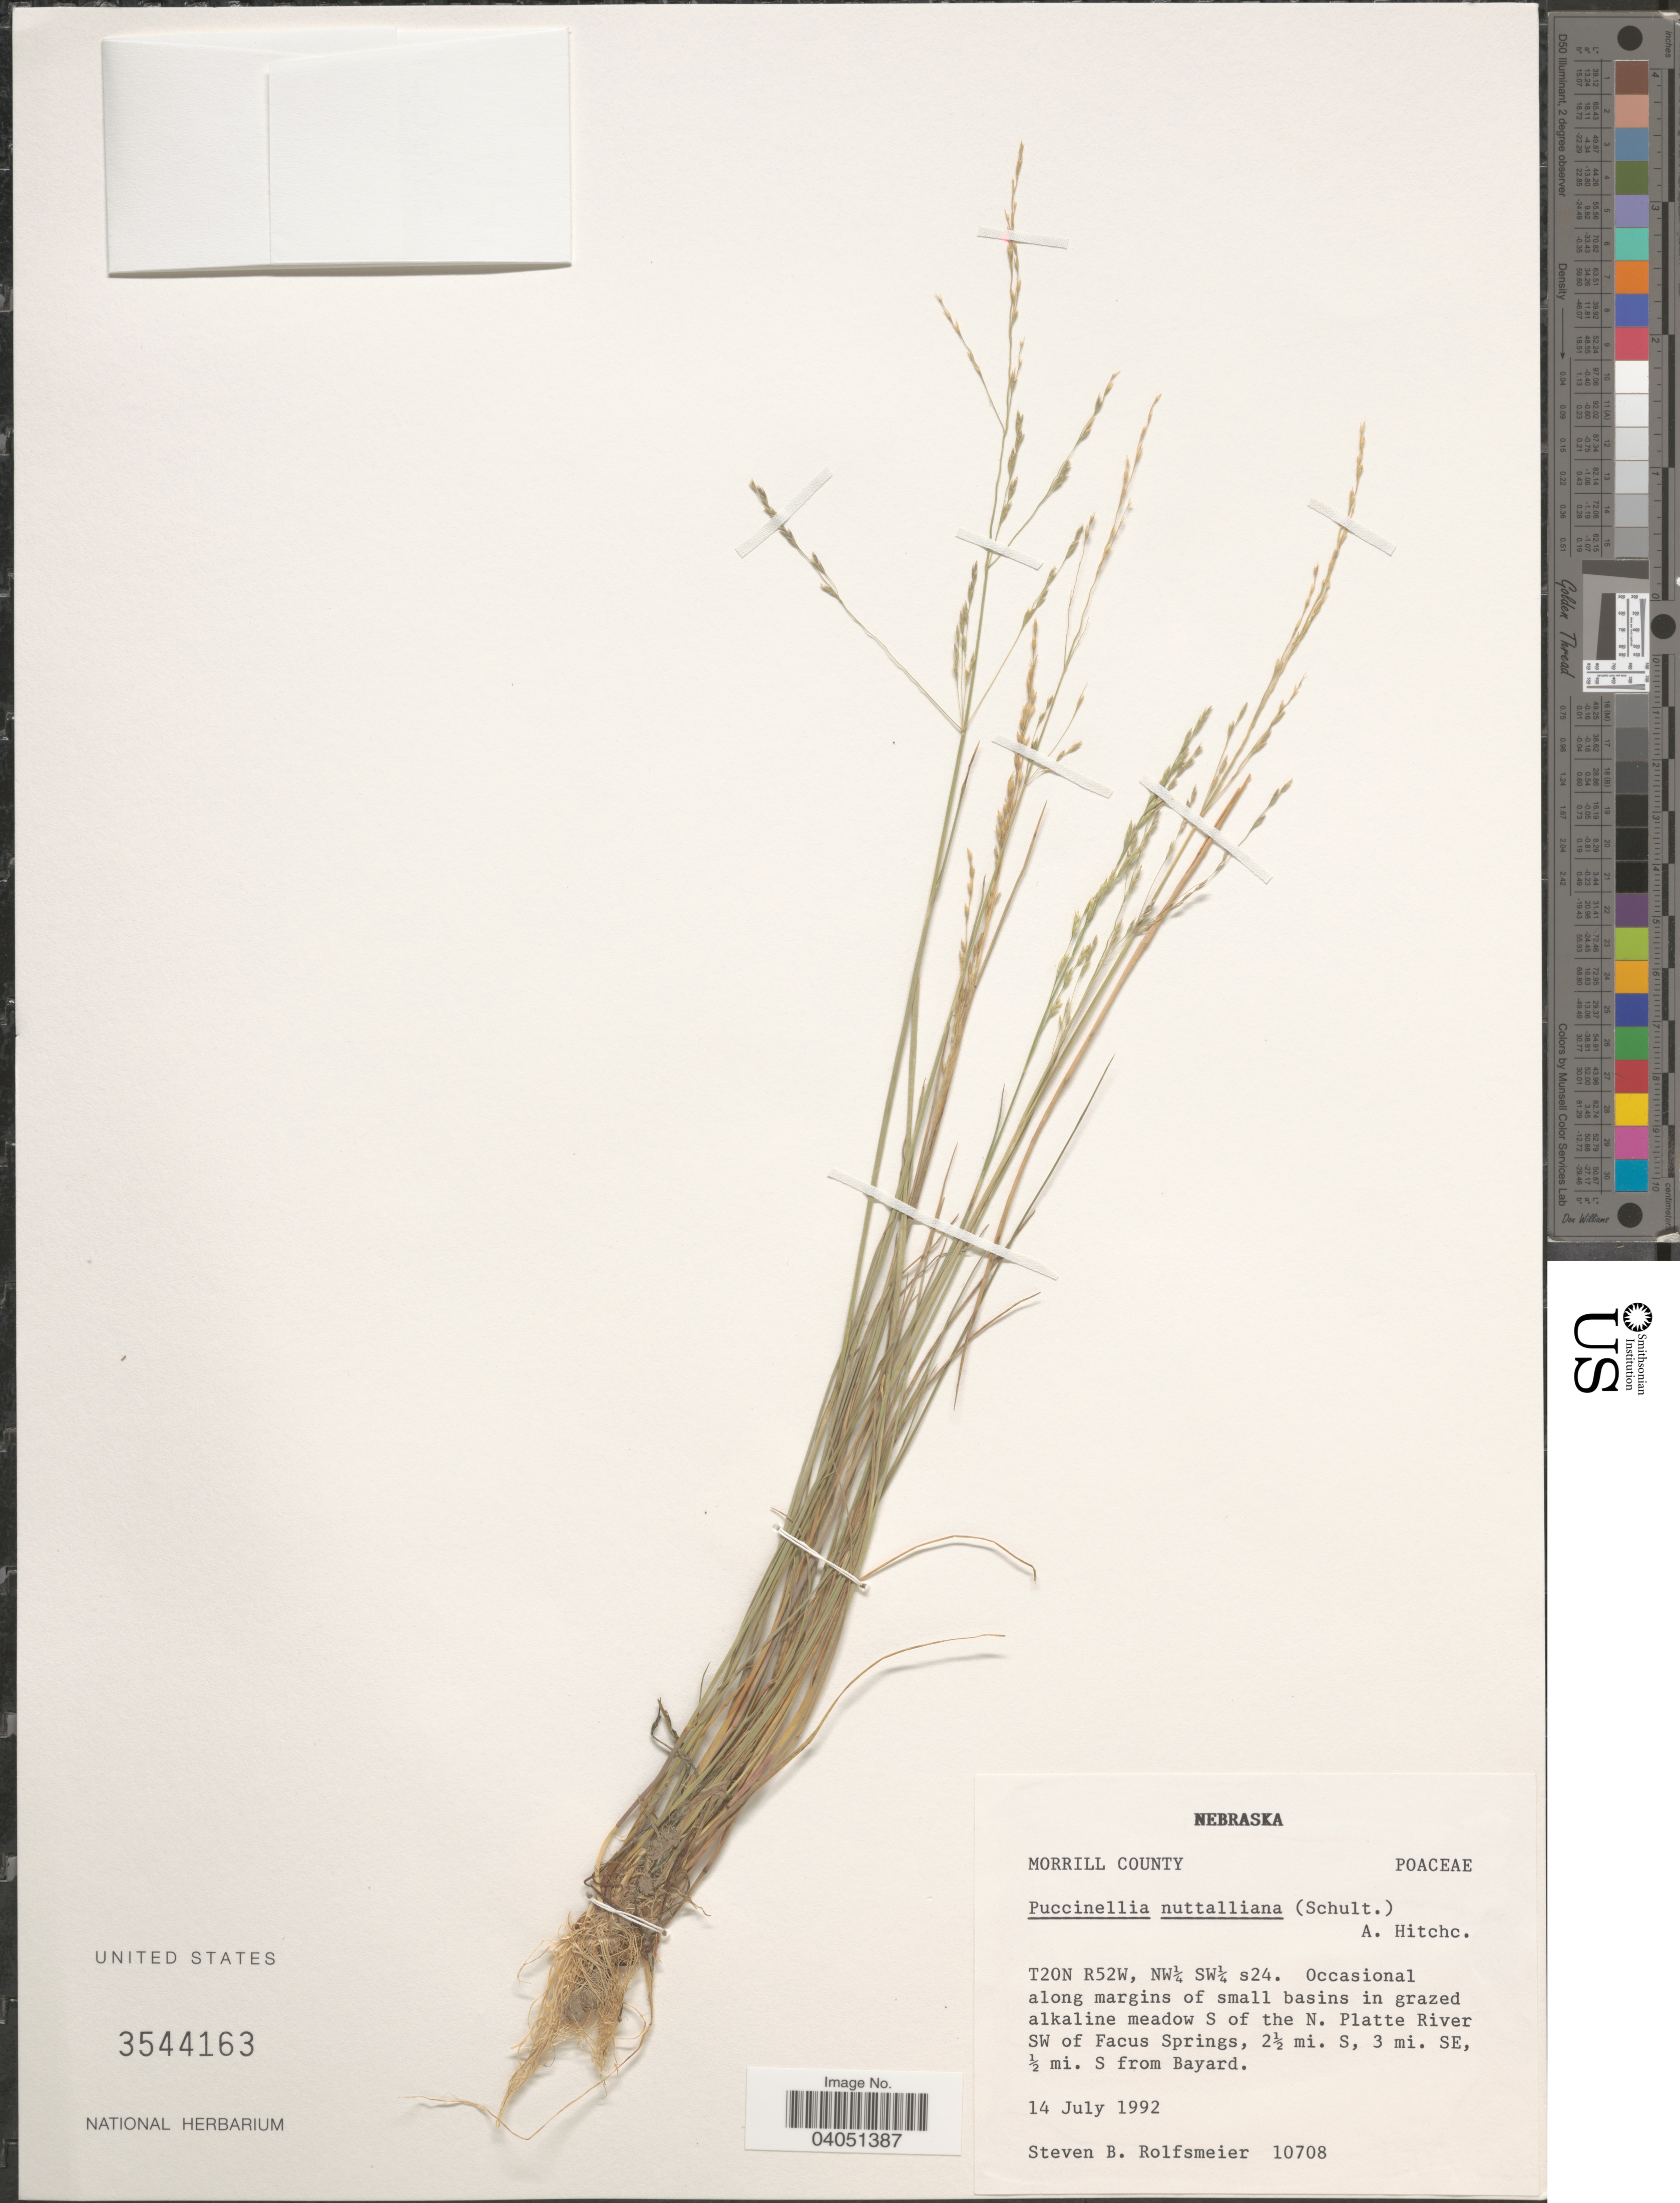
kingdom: Plantae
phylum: Tracheophyta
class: Liliopsida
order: Poales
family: Poaceae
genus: Puccinellia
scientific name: Puccinellia nuttalliana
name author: (Schult.) Hitchc.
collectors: S. Rolfsmeier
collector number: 10708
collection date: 1992-07-14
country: United States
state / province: Nebraska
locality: Morrill County. T20N R52W, NW¼ SW¼ s24. Along margins of small basins in grazed alkaline meadow S of the N. Platte River SW of Facus Springs, 2½ mi. S, 3 mi. SE, ½ mi. S from Bayard.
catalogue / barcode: US 3544163